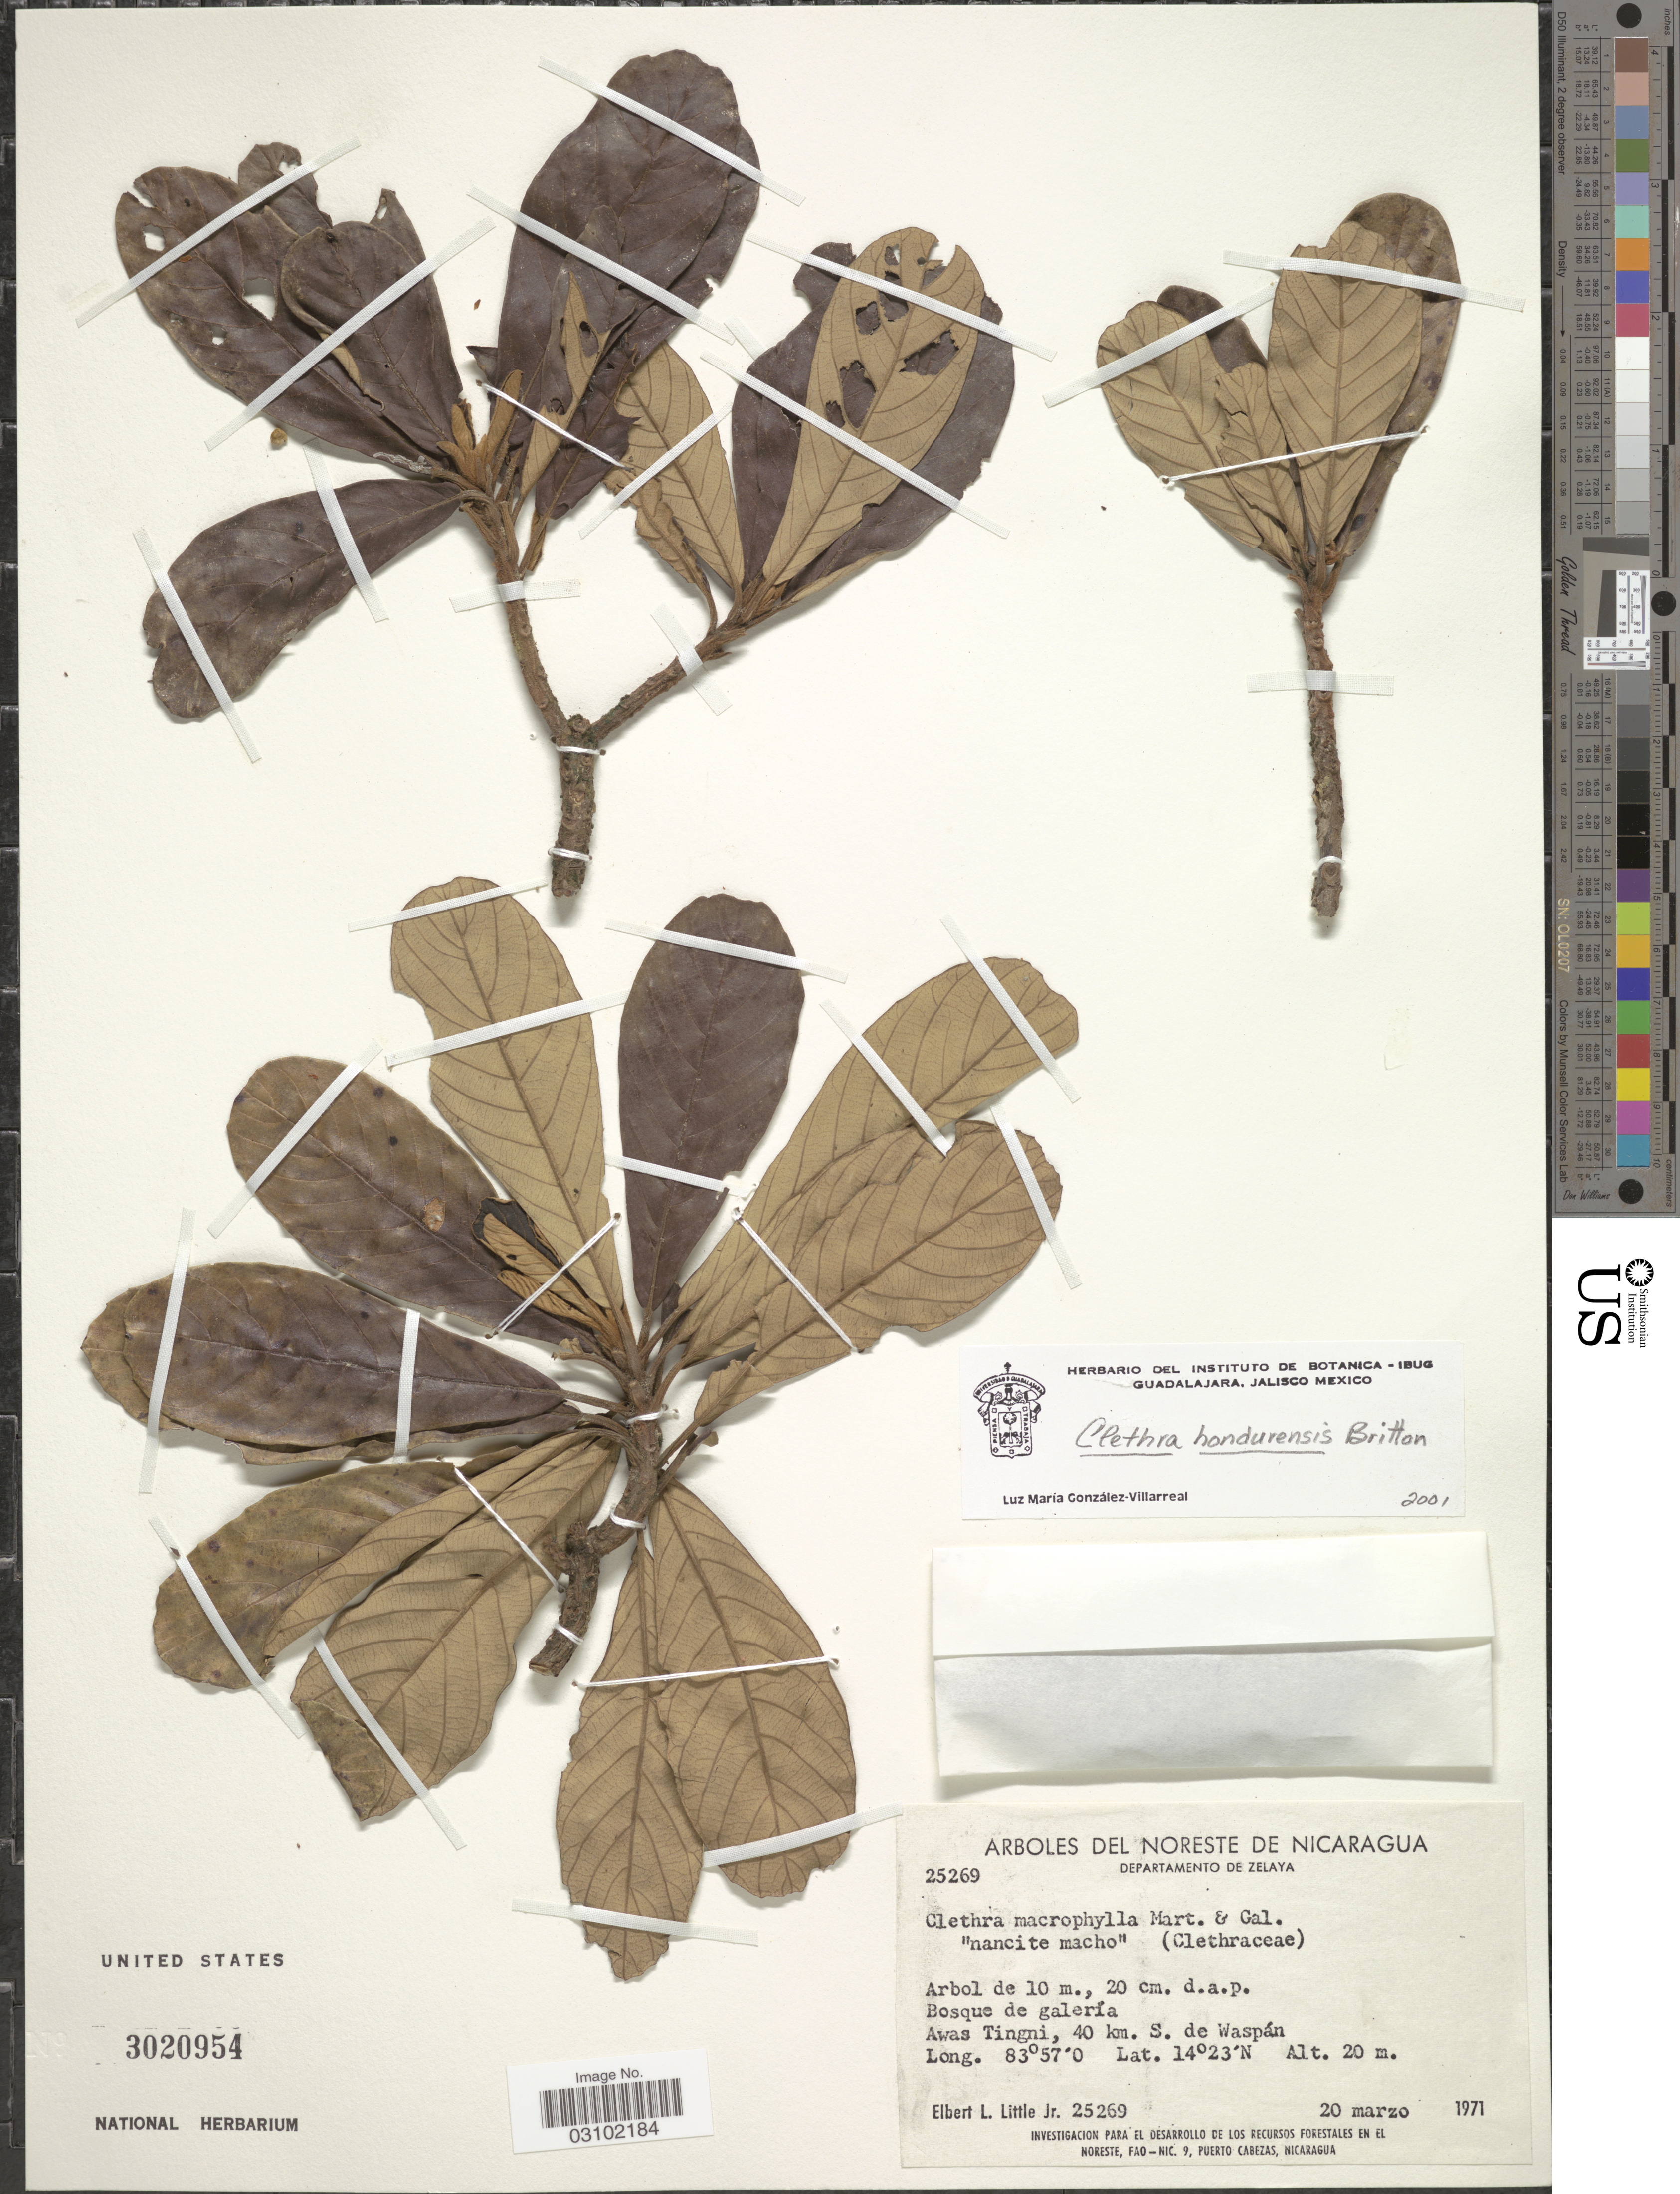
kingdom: Plantae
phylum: Tracheophyta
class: Magnoliopsida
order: Ericales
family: Clethraceae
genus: Clethra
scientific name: Clethra hondurensis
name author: Britton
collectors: E. L. Little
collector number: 25269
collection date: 1971-03-20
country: Nicaragua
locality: Del Noreste De Nicaragua, Departamento de Zelaya, Awas Tingni, 40 km. S. de Waspán.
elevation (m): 20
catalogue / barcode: US 3020954